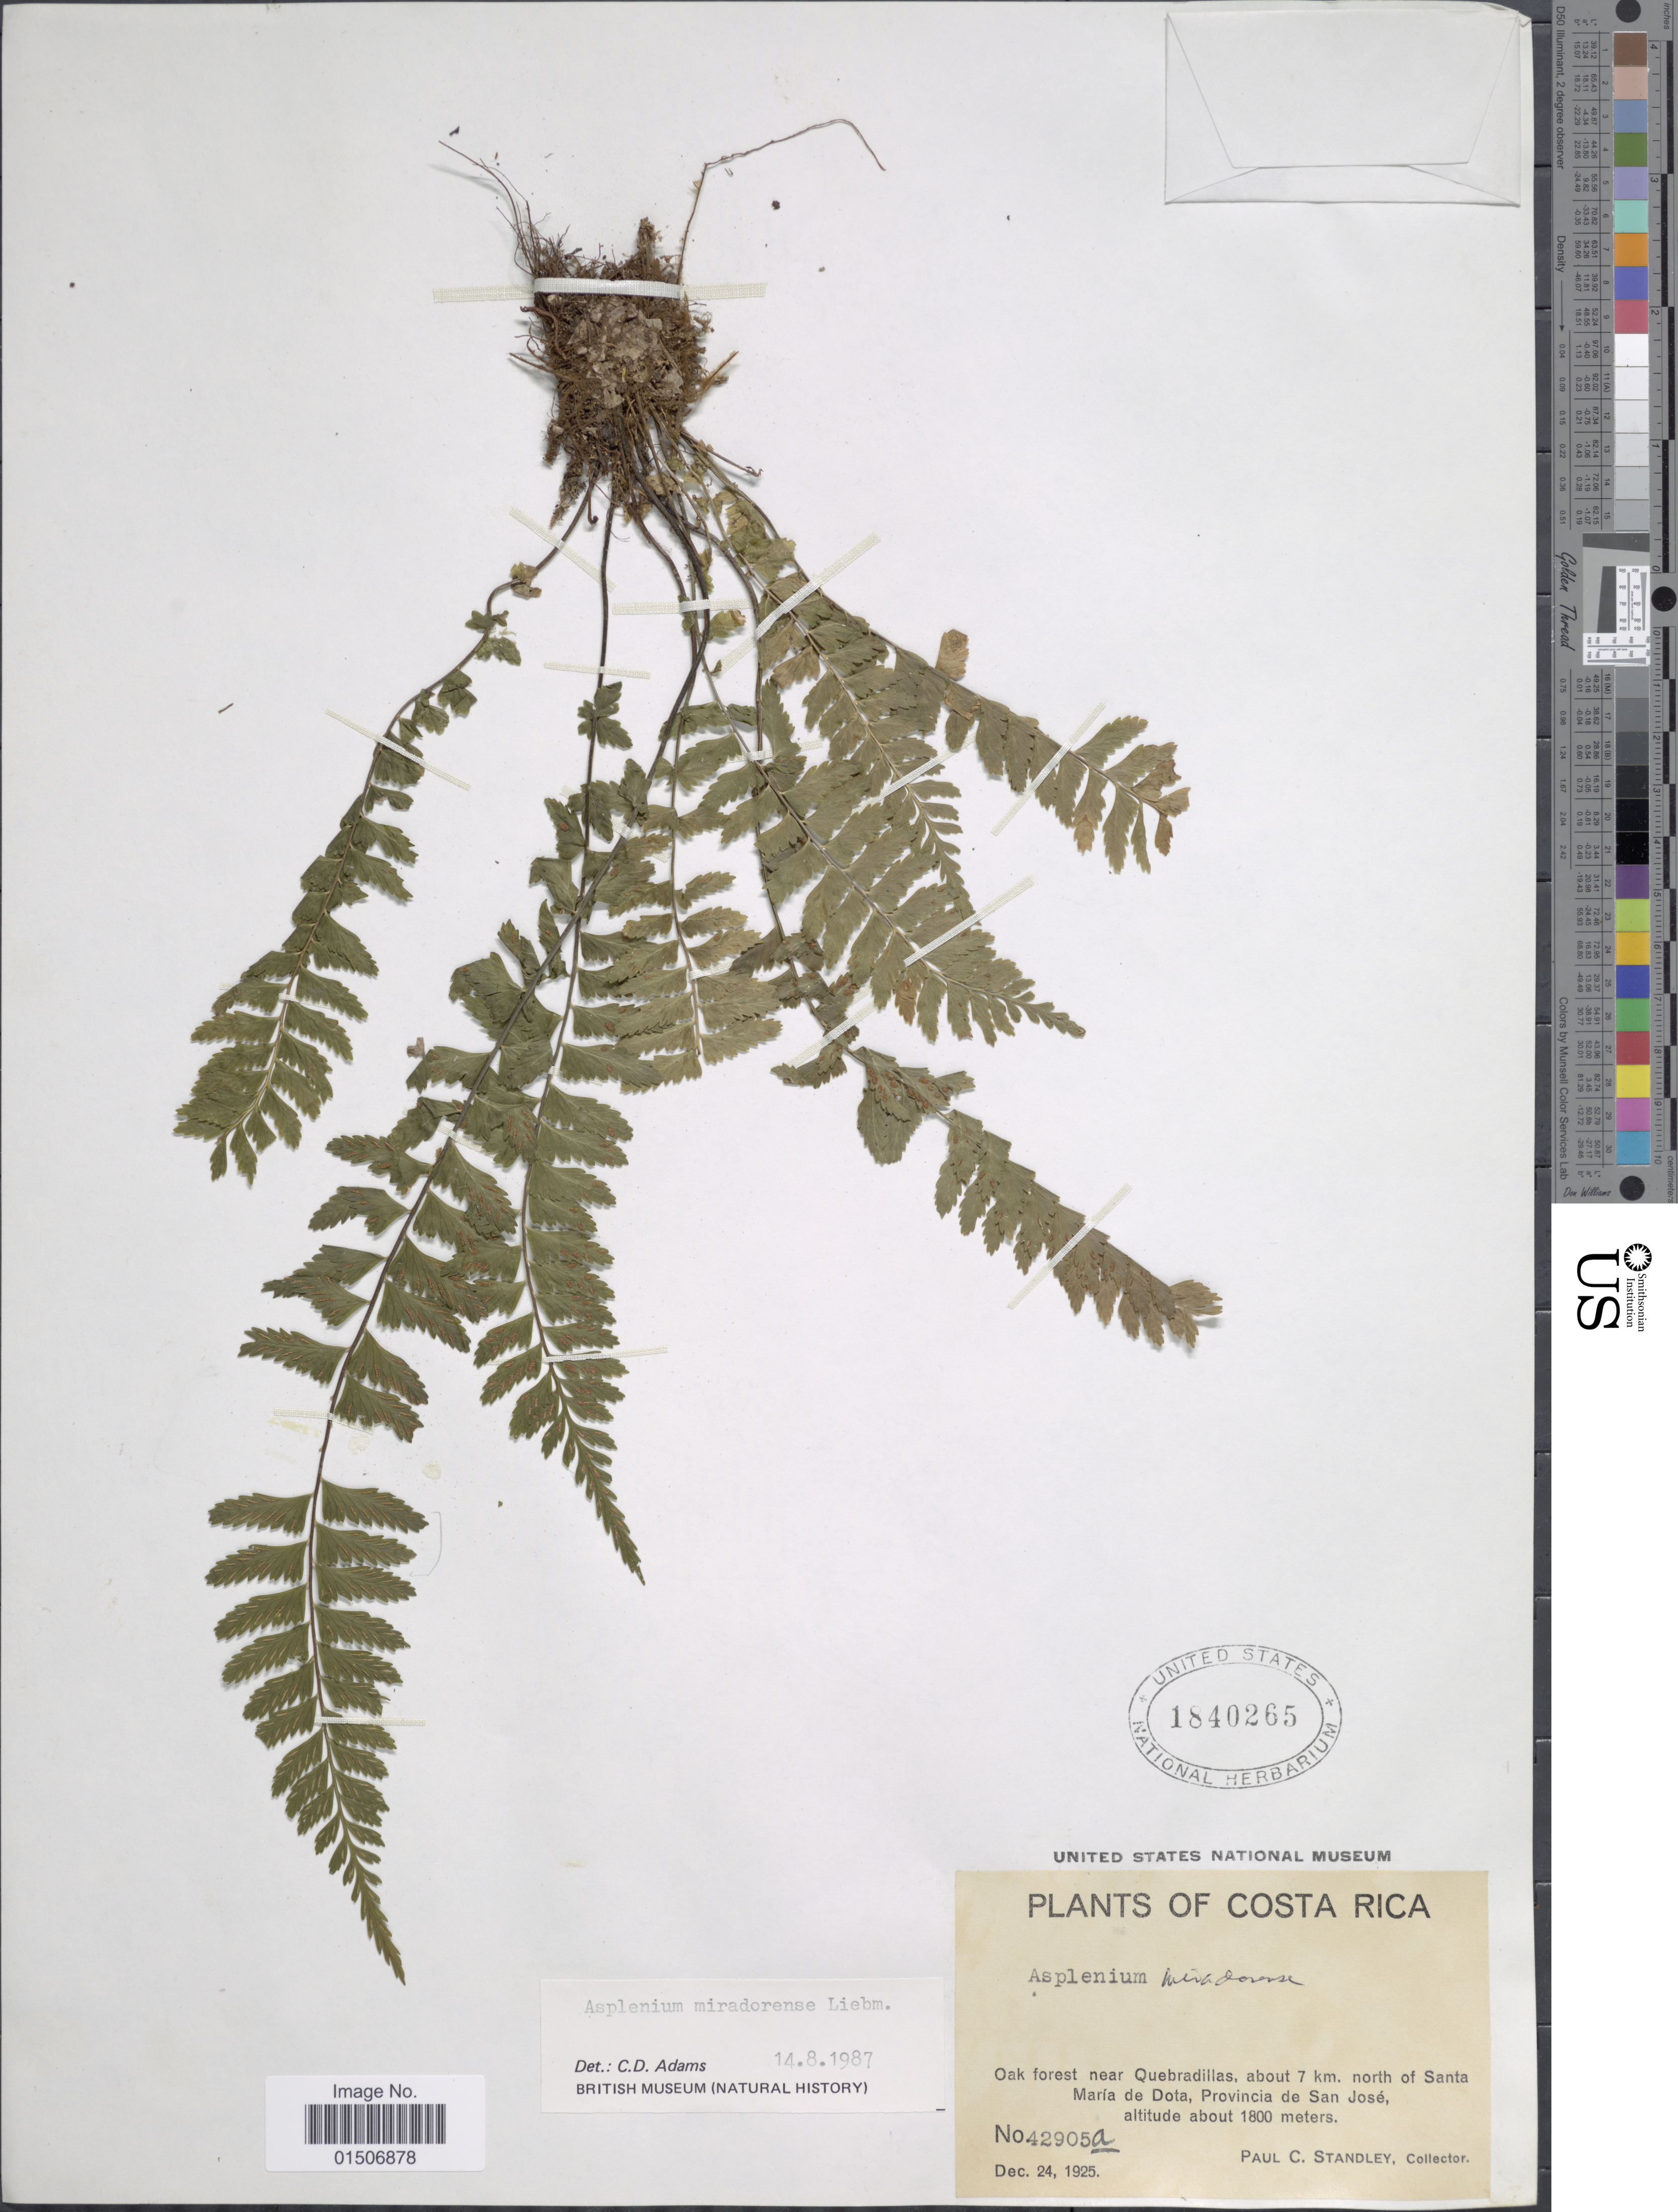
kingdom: Plantae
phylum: Tracheophyta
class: Polypodiopsida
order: Polypodiales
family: Aspleniaceae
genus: Asplenium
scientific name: Asplenium miradorense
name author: Liebm.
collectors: P. C. Standley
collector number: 42905a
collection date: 1925-12-24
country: Costa Rica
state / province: San José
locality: Oak forest near Quebradillas, about 7 km north of Santa María de Dota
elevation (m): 1800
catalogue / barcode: US 1840265